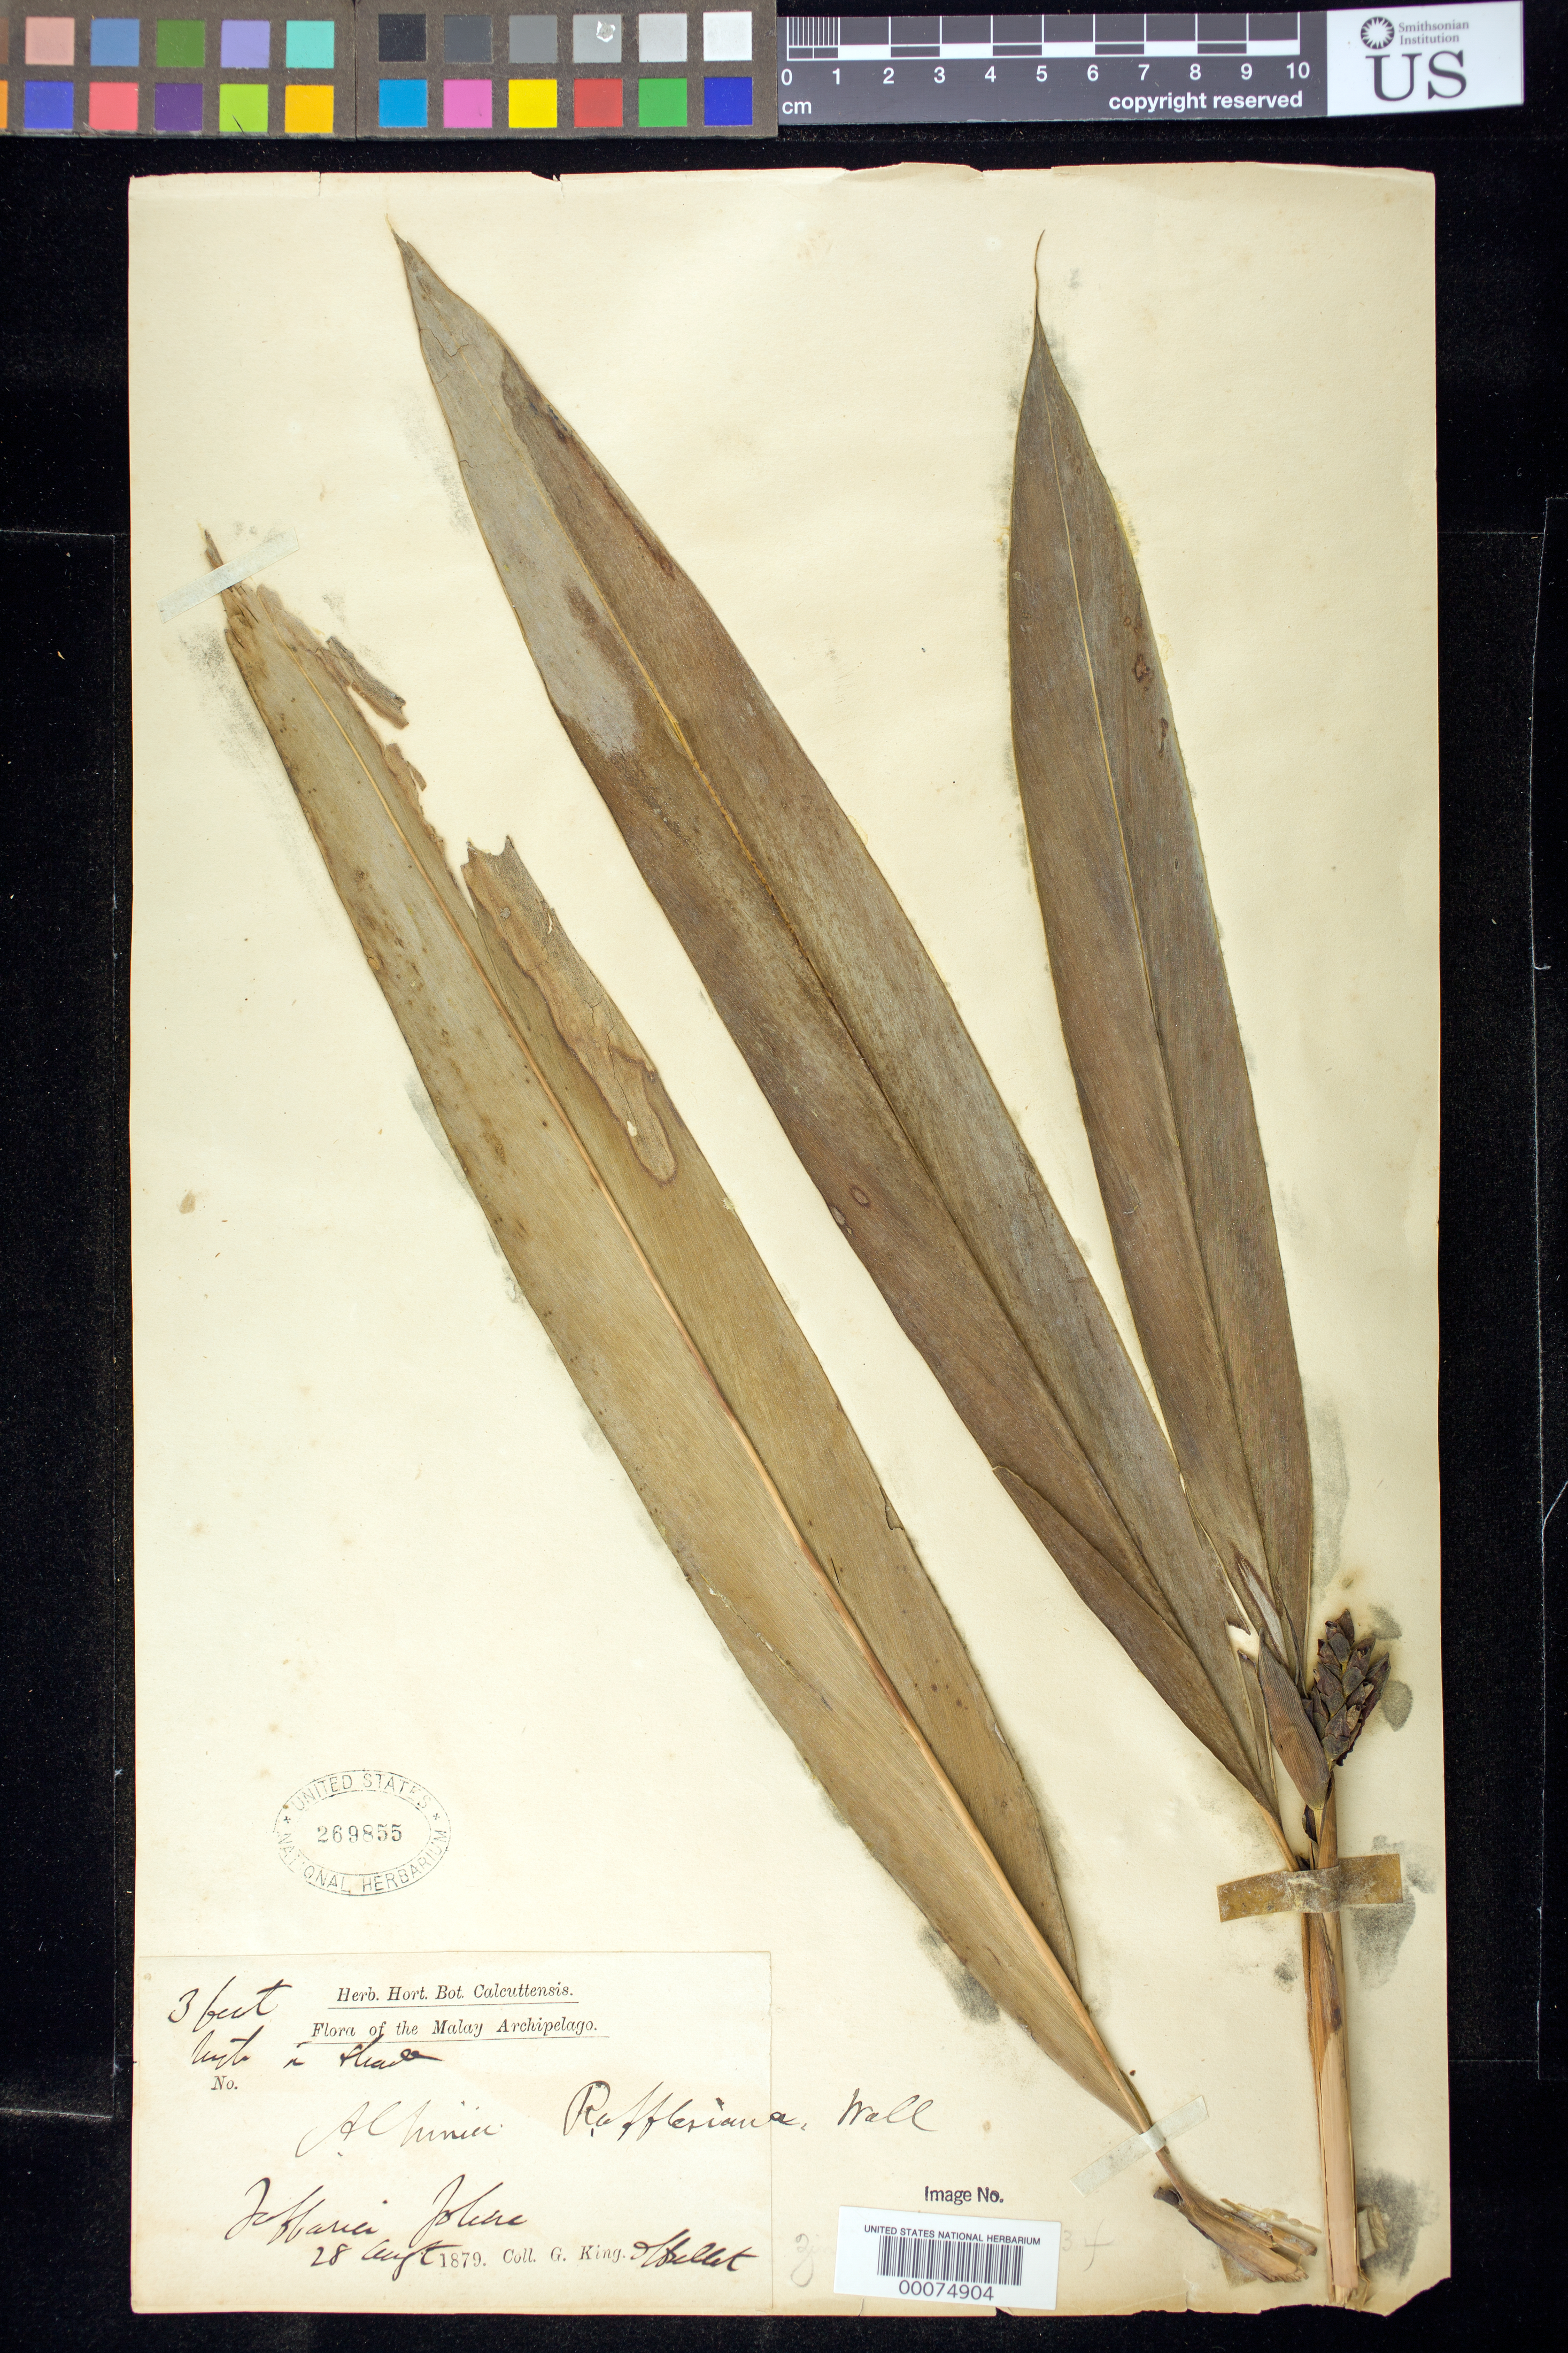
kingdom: Plantae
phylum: Tracheophyta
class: Liliopsida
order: Zingiberales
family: Zingiberaceae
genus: Alpinia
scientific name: Alpinia rafflesiana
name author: Wall. ex Baker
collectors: G. King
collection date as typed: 28 Aug 1879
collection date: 1879-08-28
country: Malaysia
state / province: Johor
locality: Flora of the malay archipelago, joffaria [Malay Peninsula]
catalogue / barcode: US 269855